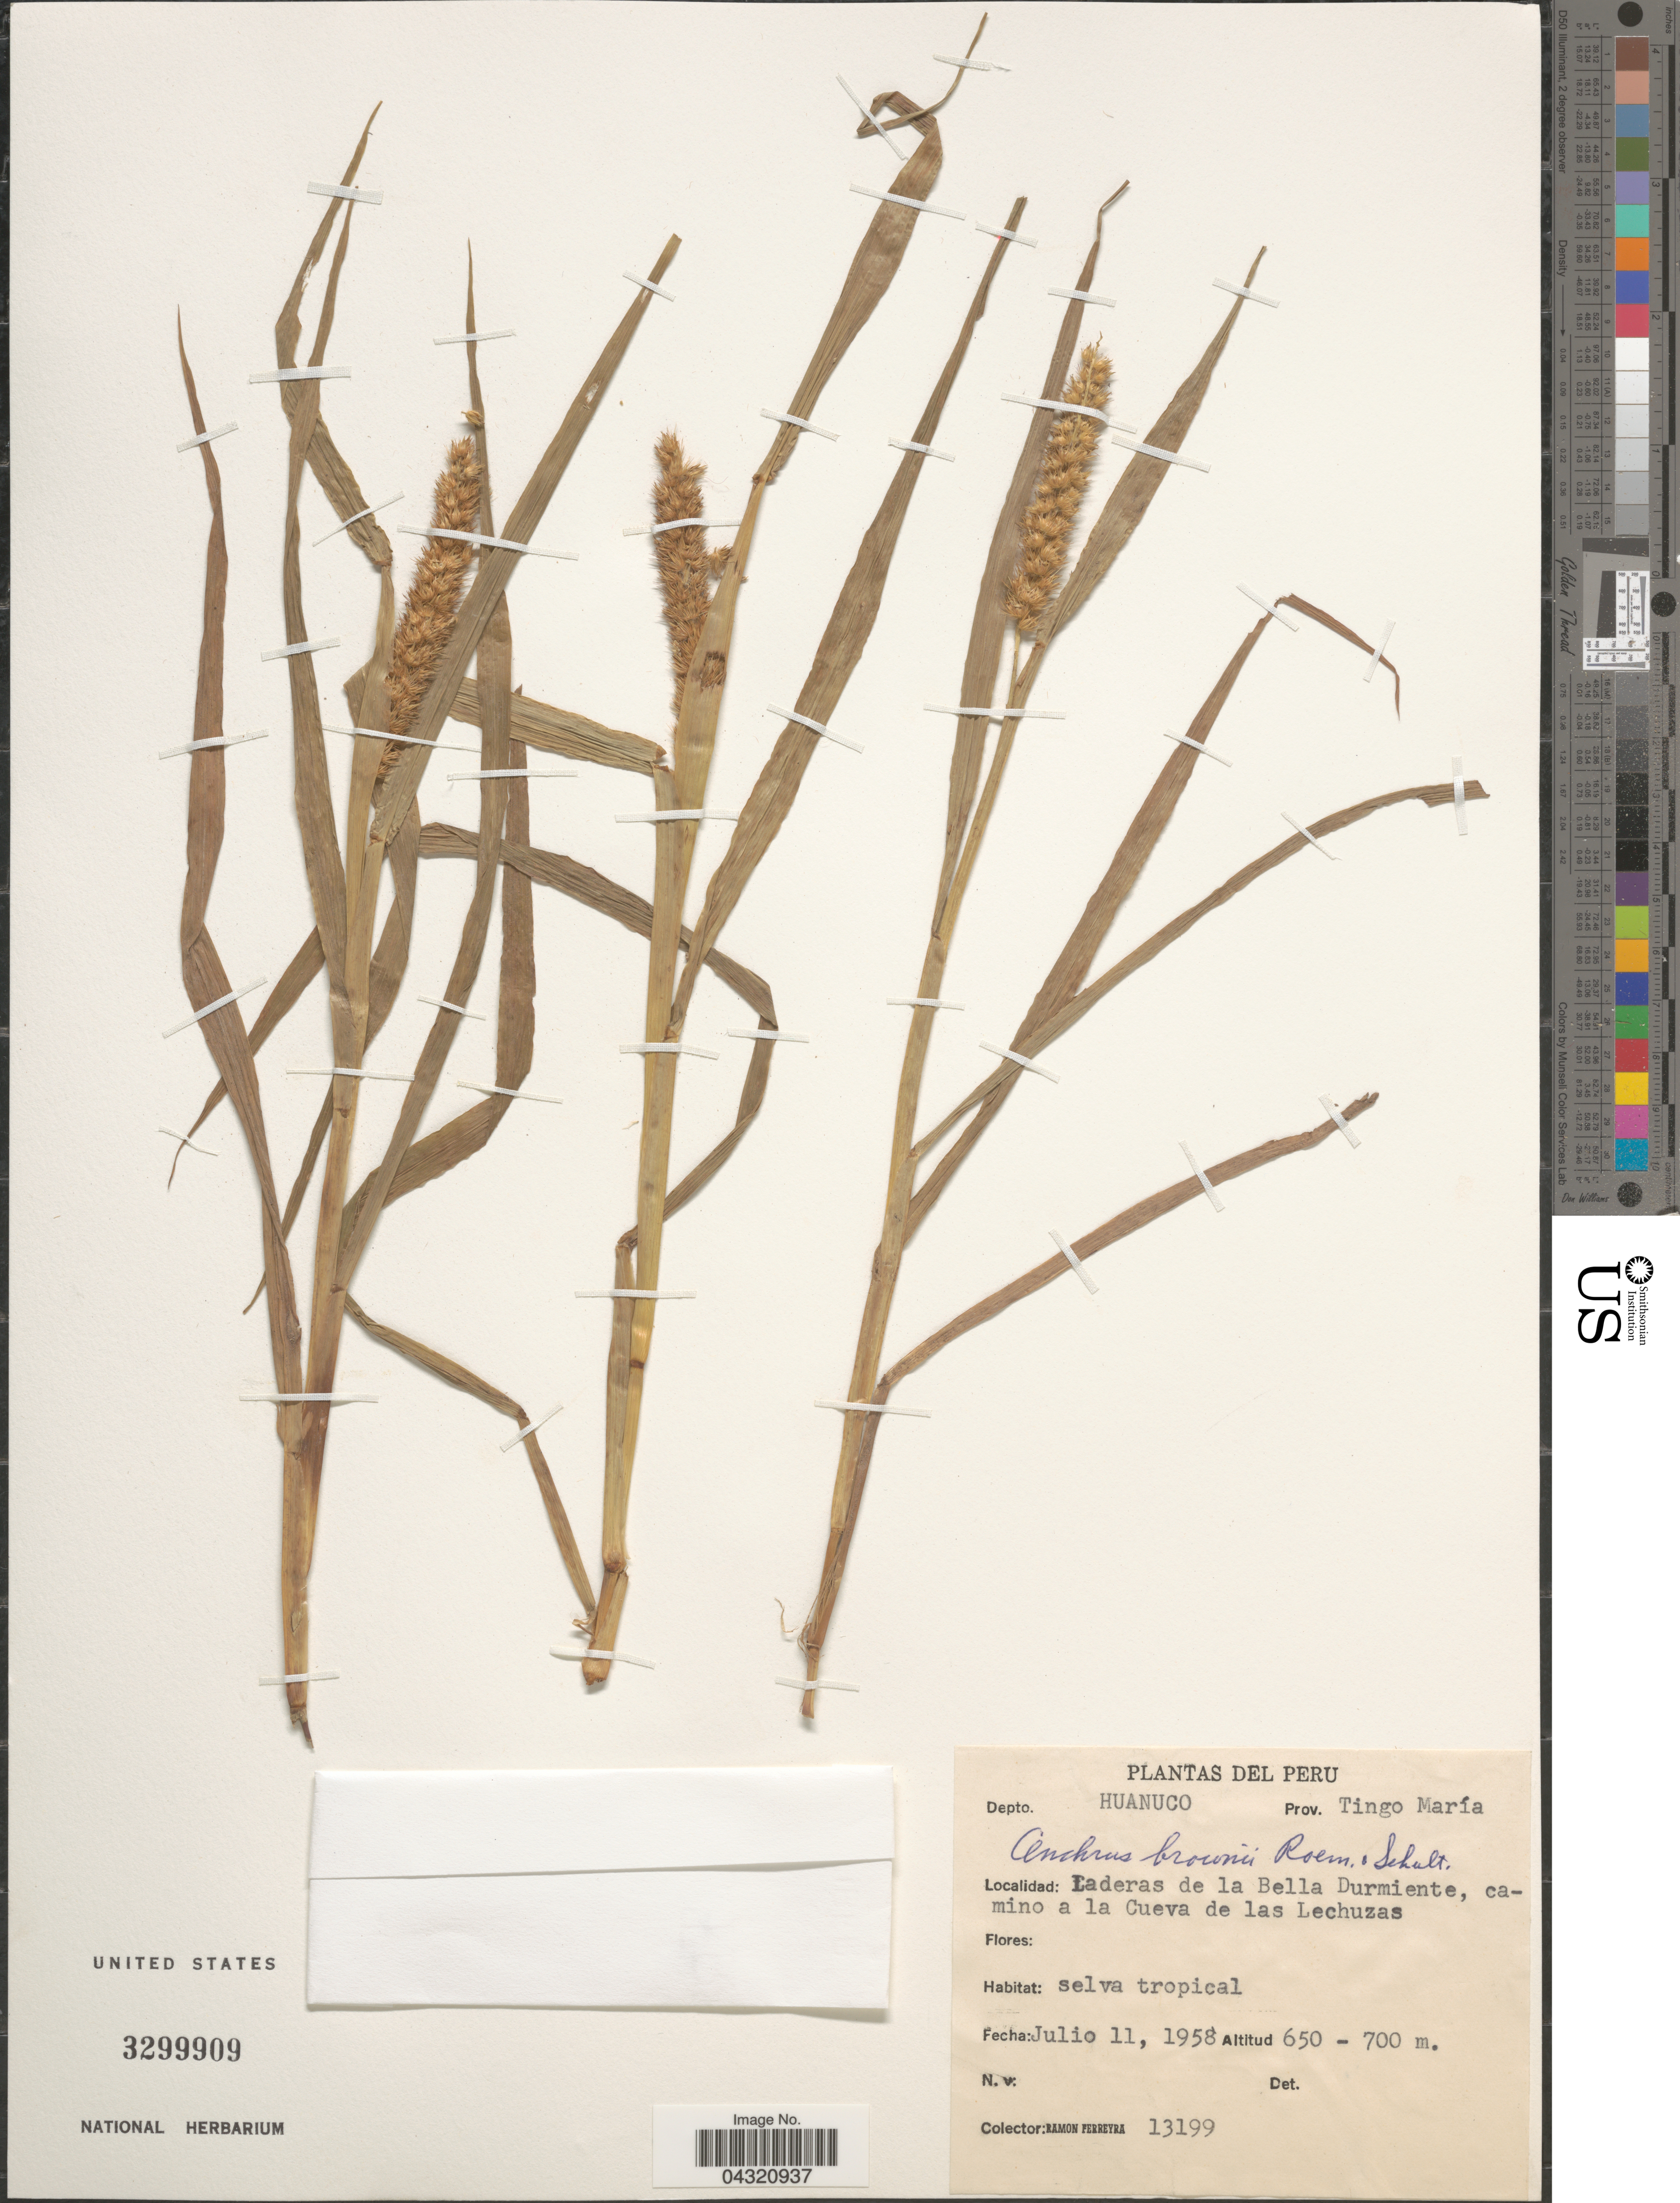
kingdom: Plantae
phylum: Tracheophyta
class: Liliopsida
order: Poales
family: Poaceae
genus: Cenchrus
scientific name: Cenchrus brownii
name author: Roem. & Schult.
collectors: R. A. Ferreyra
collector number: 13199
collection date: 1958-07-11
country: Peru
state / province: Huánuco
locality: Depto. Huanuco. Prov. Tingo María. Laderas de la Bella Durmiente, camino a la Cueva de las Lechuzas.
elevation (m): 650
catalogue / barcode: US 3299909